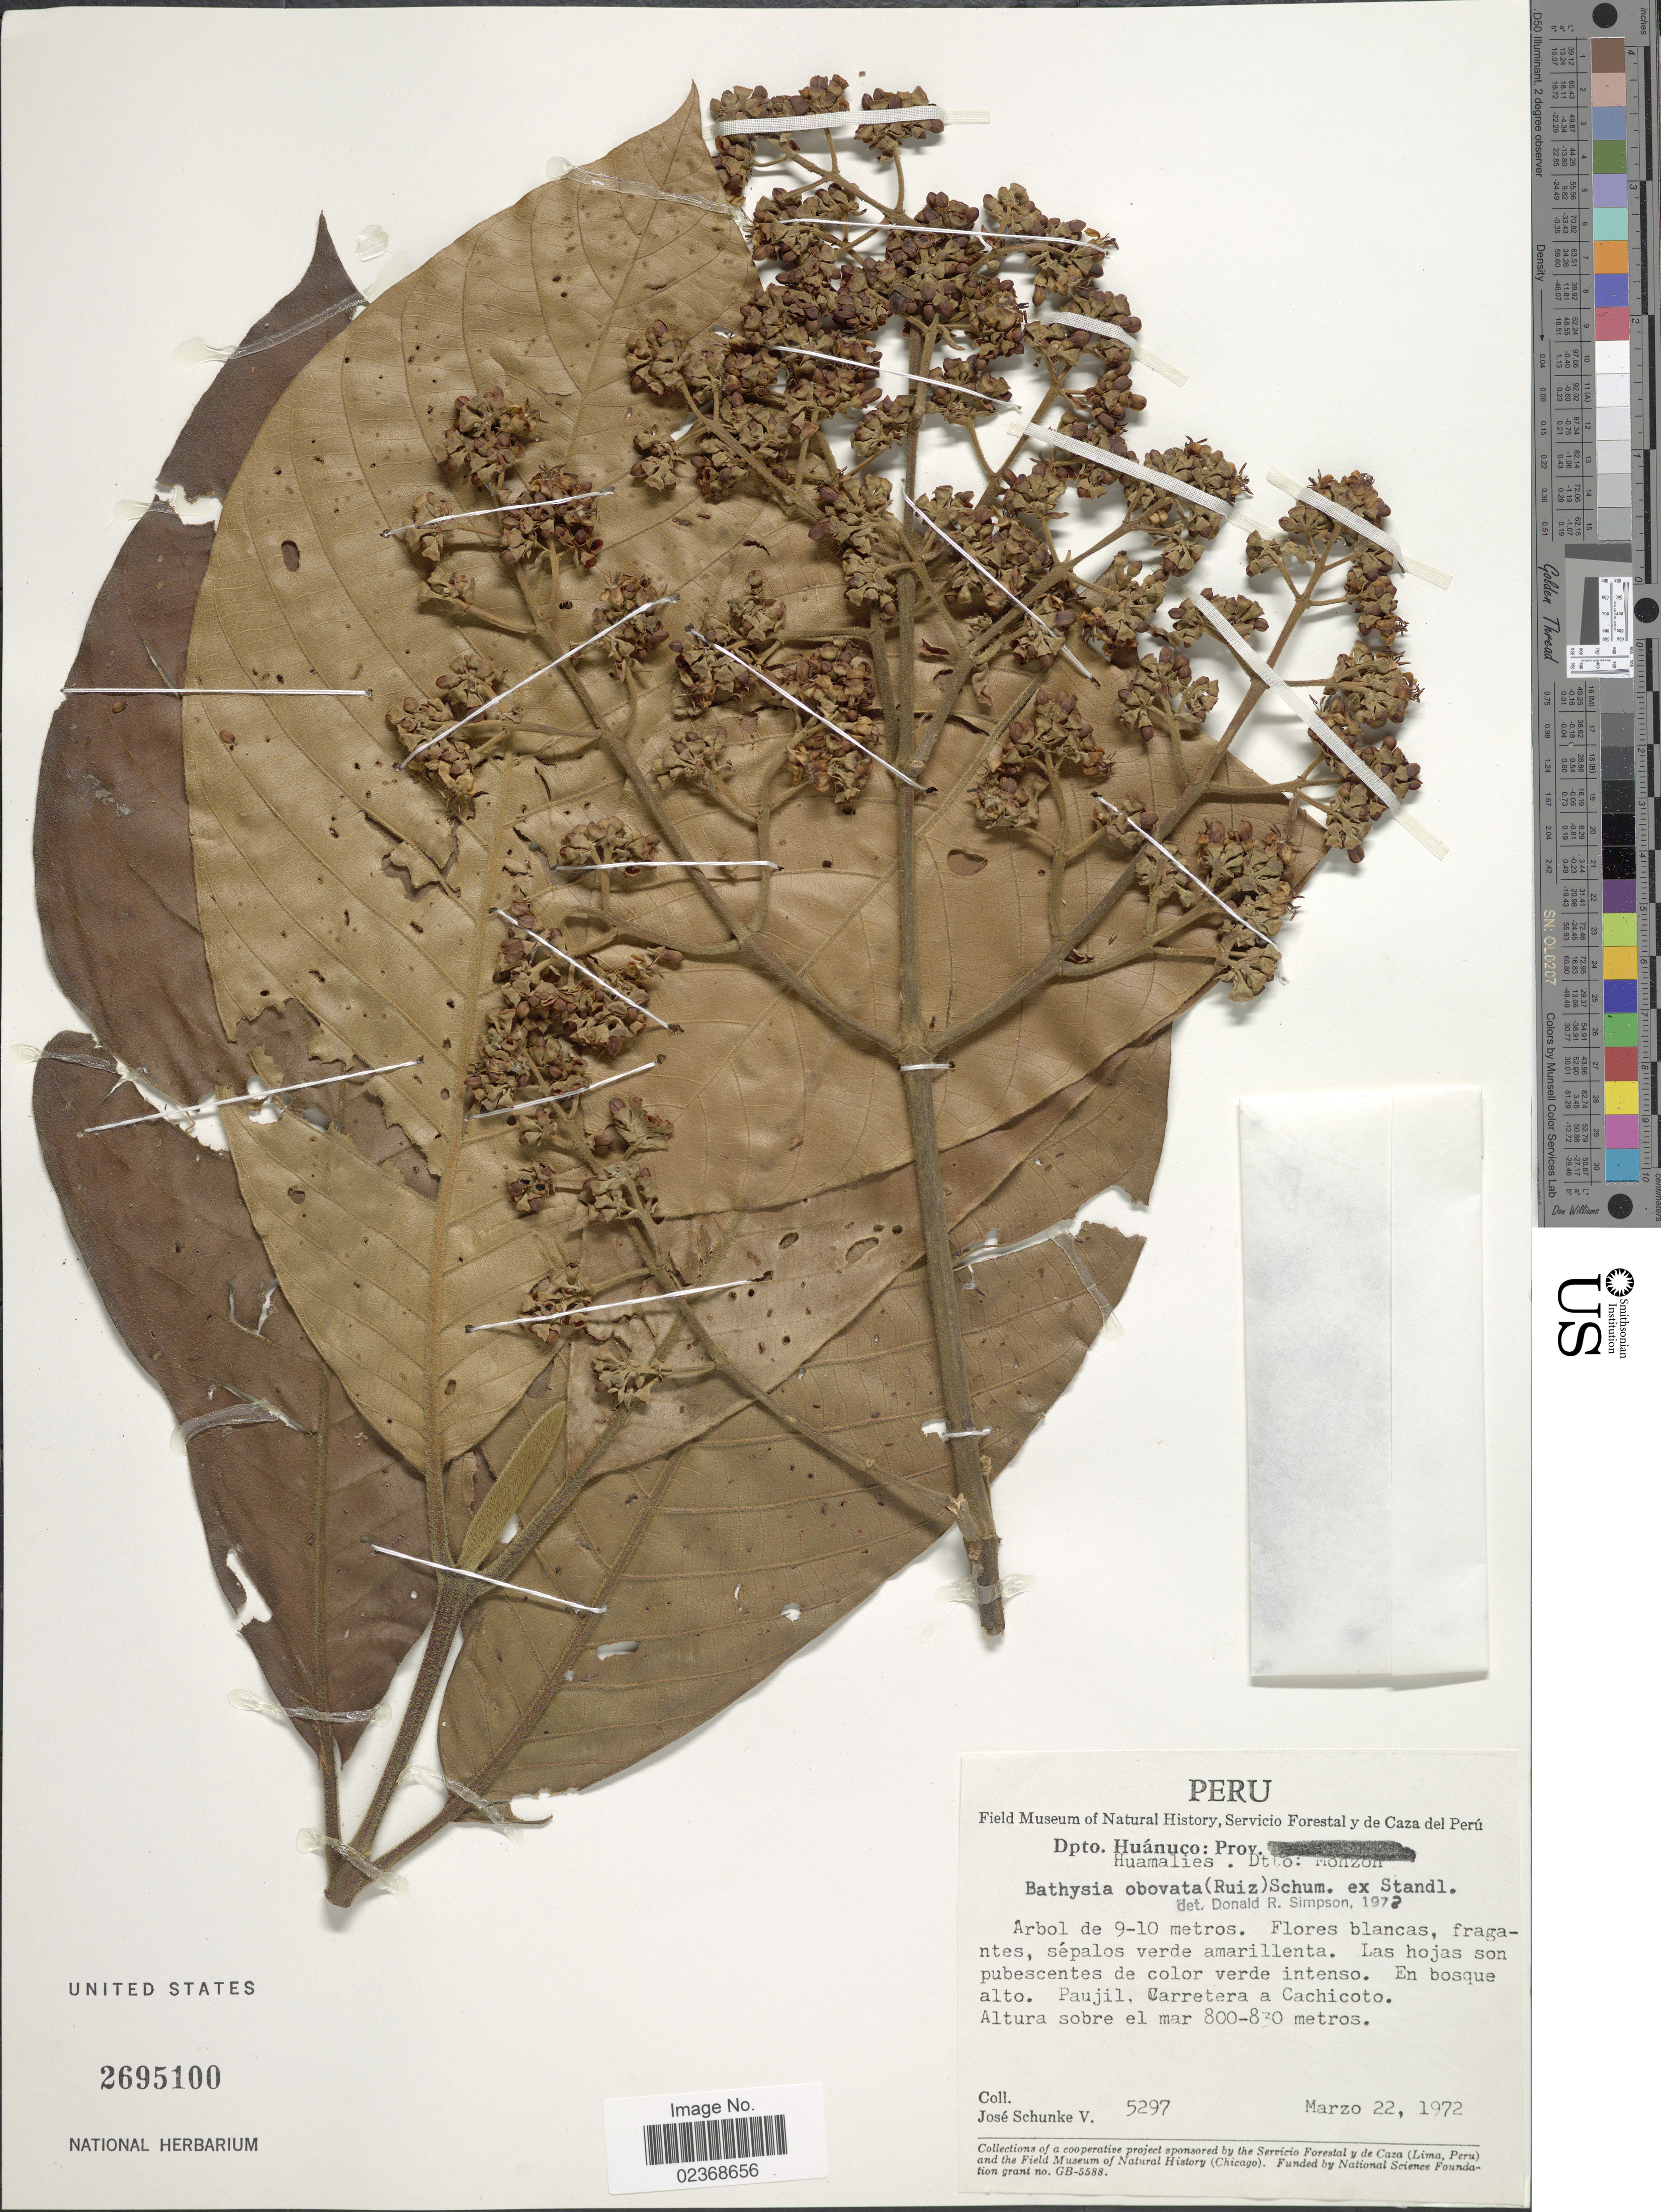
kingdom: Plantae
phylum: Tracheophyta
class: Magnoliopsida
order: Gentianales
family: Rubiaceae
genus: Schizocalyx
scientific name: Schizocalyx obovatus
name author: (K. Schum. ex Standl.) Kainul. & B. Bremer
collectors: J. Schunke Vigo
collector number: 5297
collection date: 1972-03-22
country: Peru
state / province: Huánuco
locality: Prov. Huamalies, Dtto. Monzon, En bosque alto Paujil, Carretera a Cachicoto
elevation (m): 800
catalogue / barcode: US 2695100